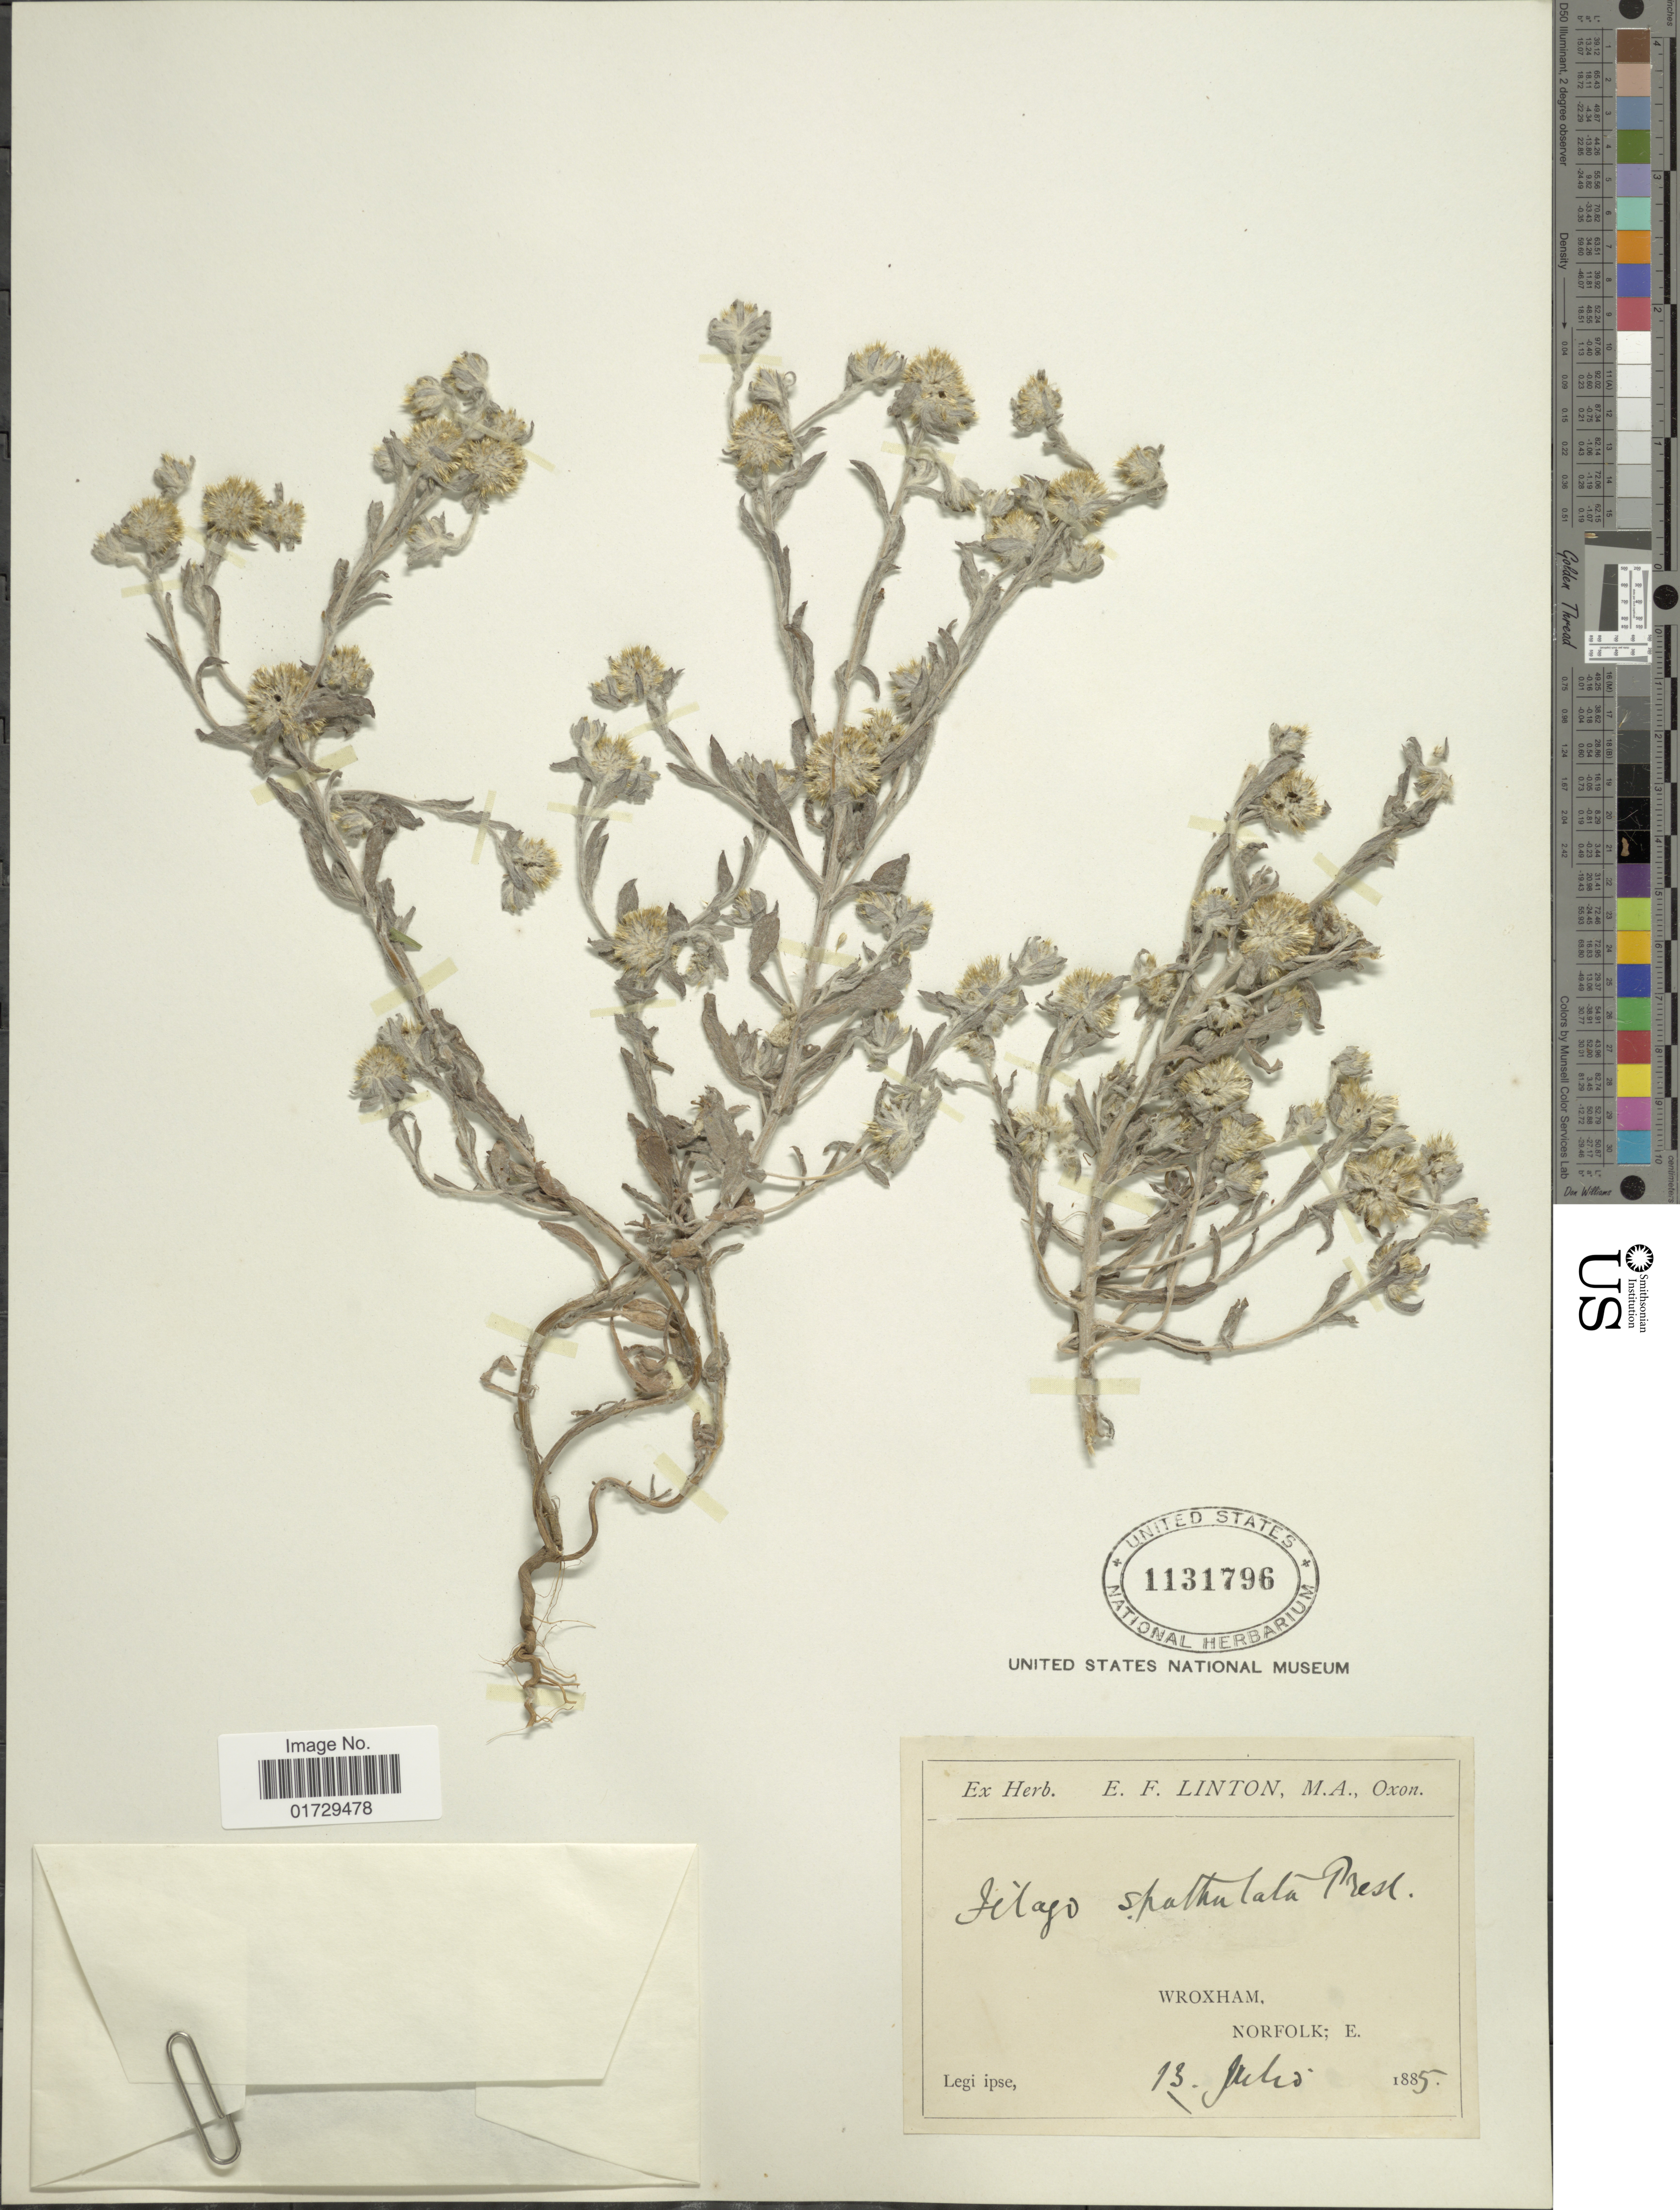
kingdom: Plantae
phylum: Tracheophyta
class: Magnoliopsida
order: Asterales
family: Asteraceae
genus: Filago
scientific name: Filago spathulata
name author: C. Presl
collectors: E. Linton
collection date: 1885-07-13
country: United Kingdom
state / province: England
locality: Wroxham, Norfolk, E.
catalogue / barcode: US 1131796